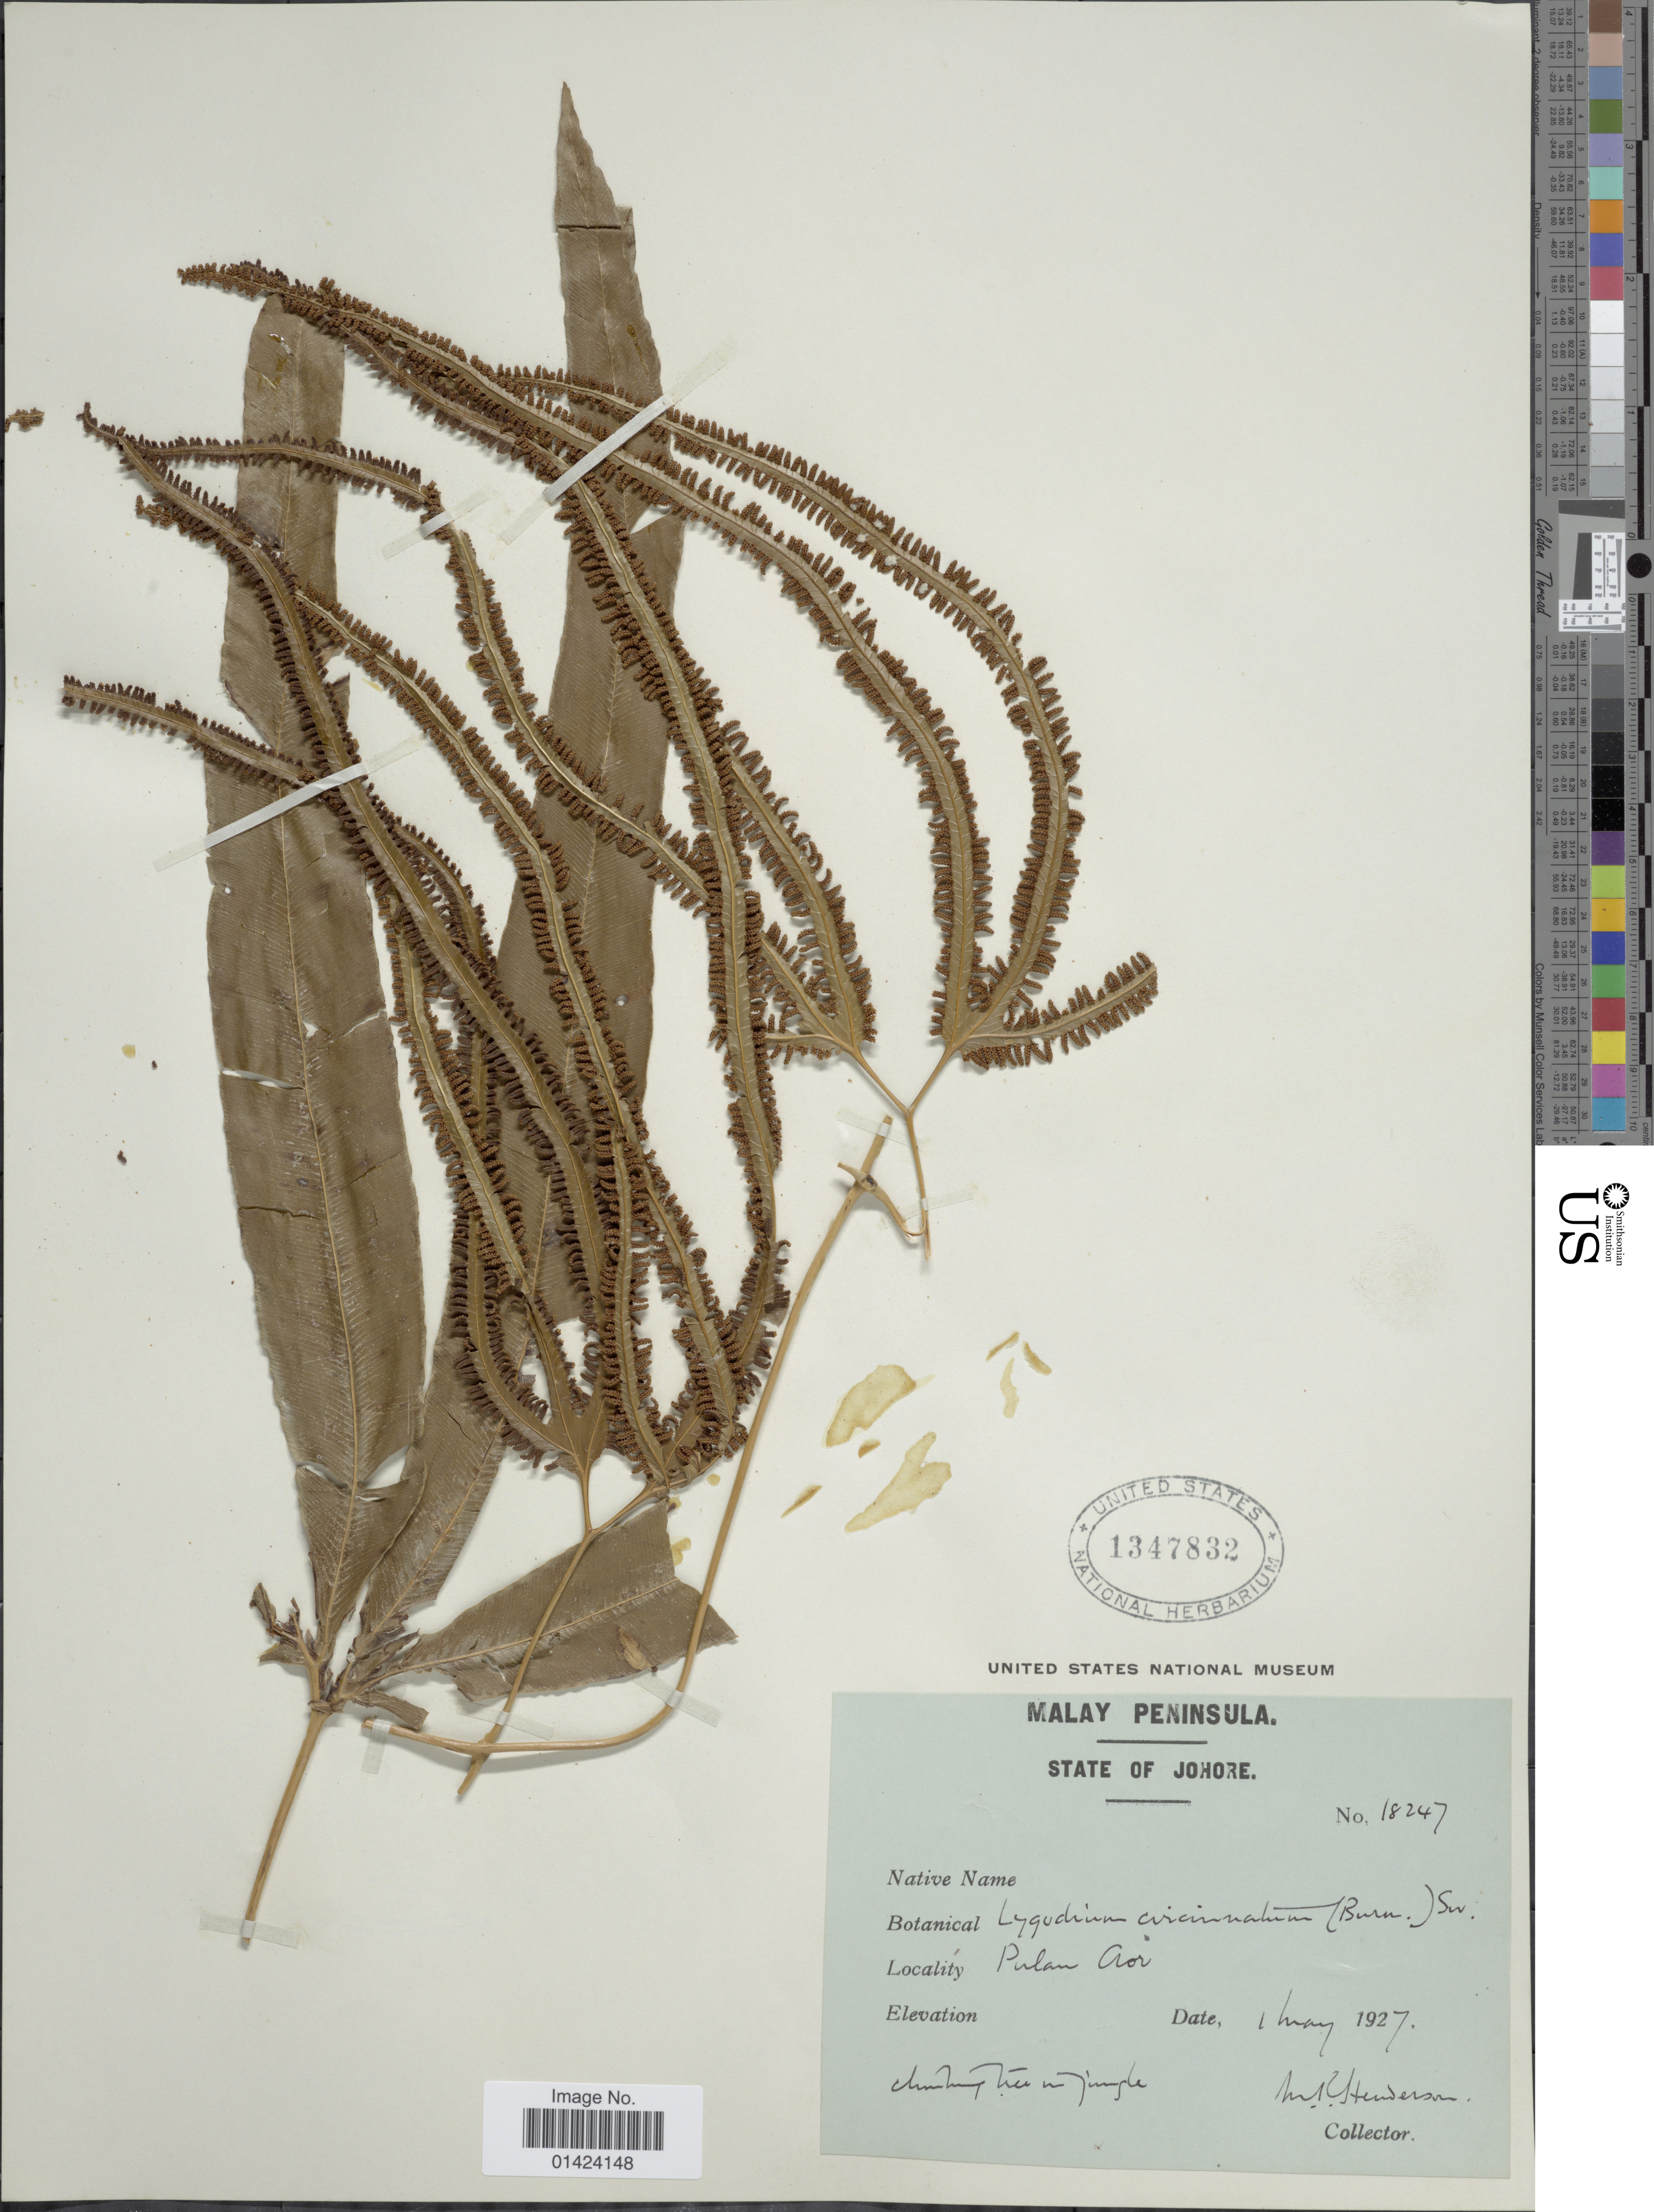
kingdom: Plantae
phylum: Tracheophyta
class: Polypodiopsida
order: Schizaeales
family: Lygodiaceae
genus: Lygodium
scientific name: Lygodium circinnatum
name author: (Burm. f.) Sw.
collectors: M. Henderson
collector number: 18247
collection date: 1927-05-01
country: Malaysia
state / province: Johor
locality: Malay Peninsula, State of Johore, Pulan Aor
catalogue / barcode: US 1347832